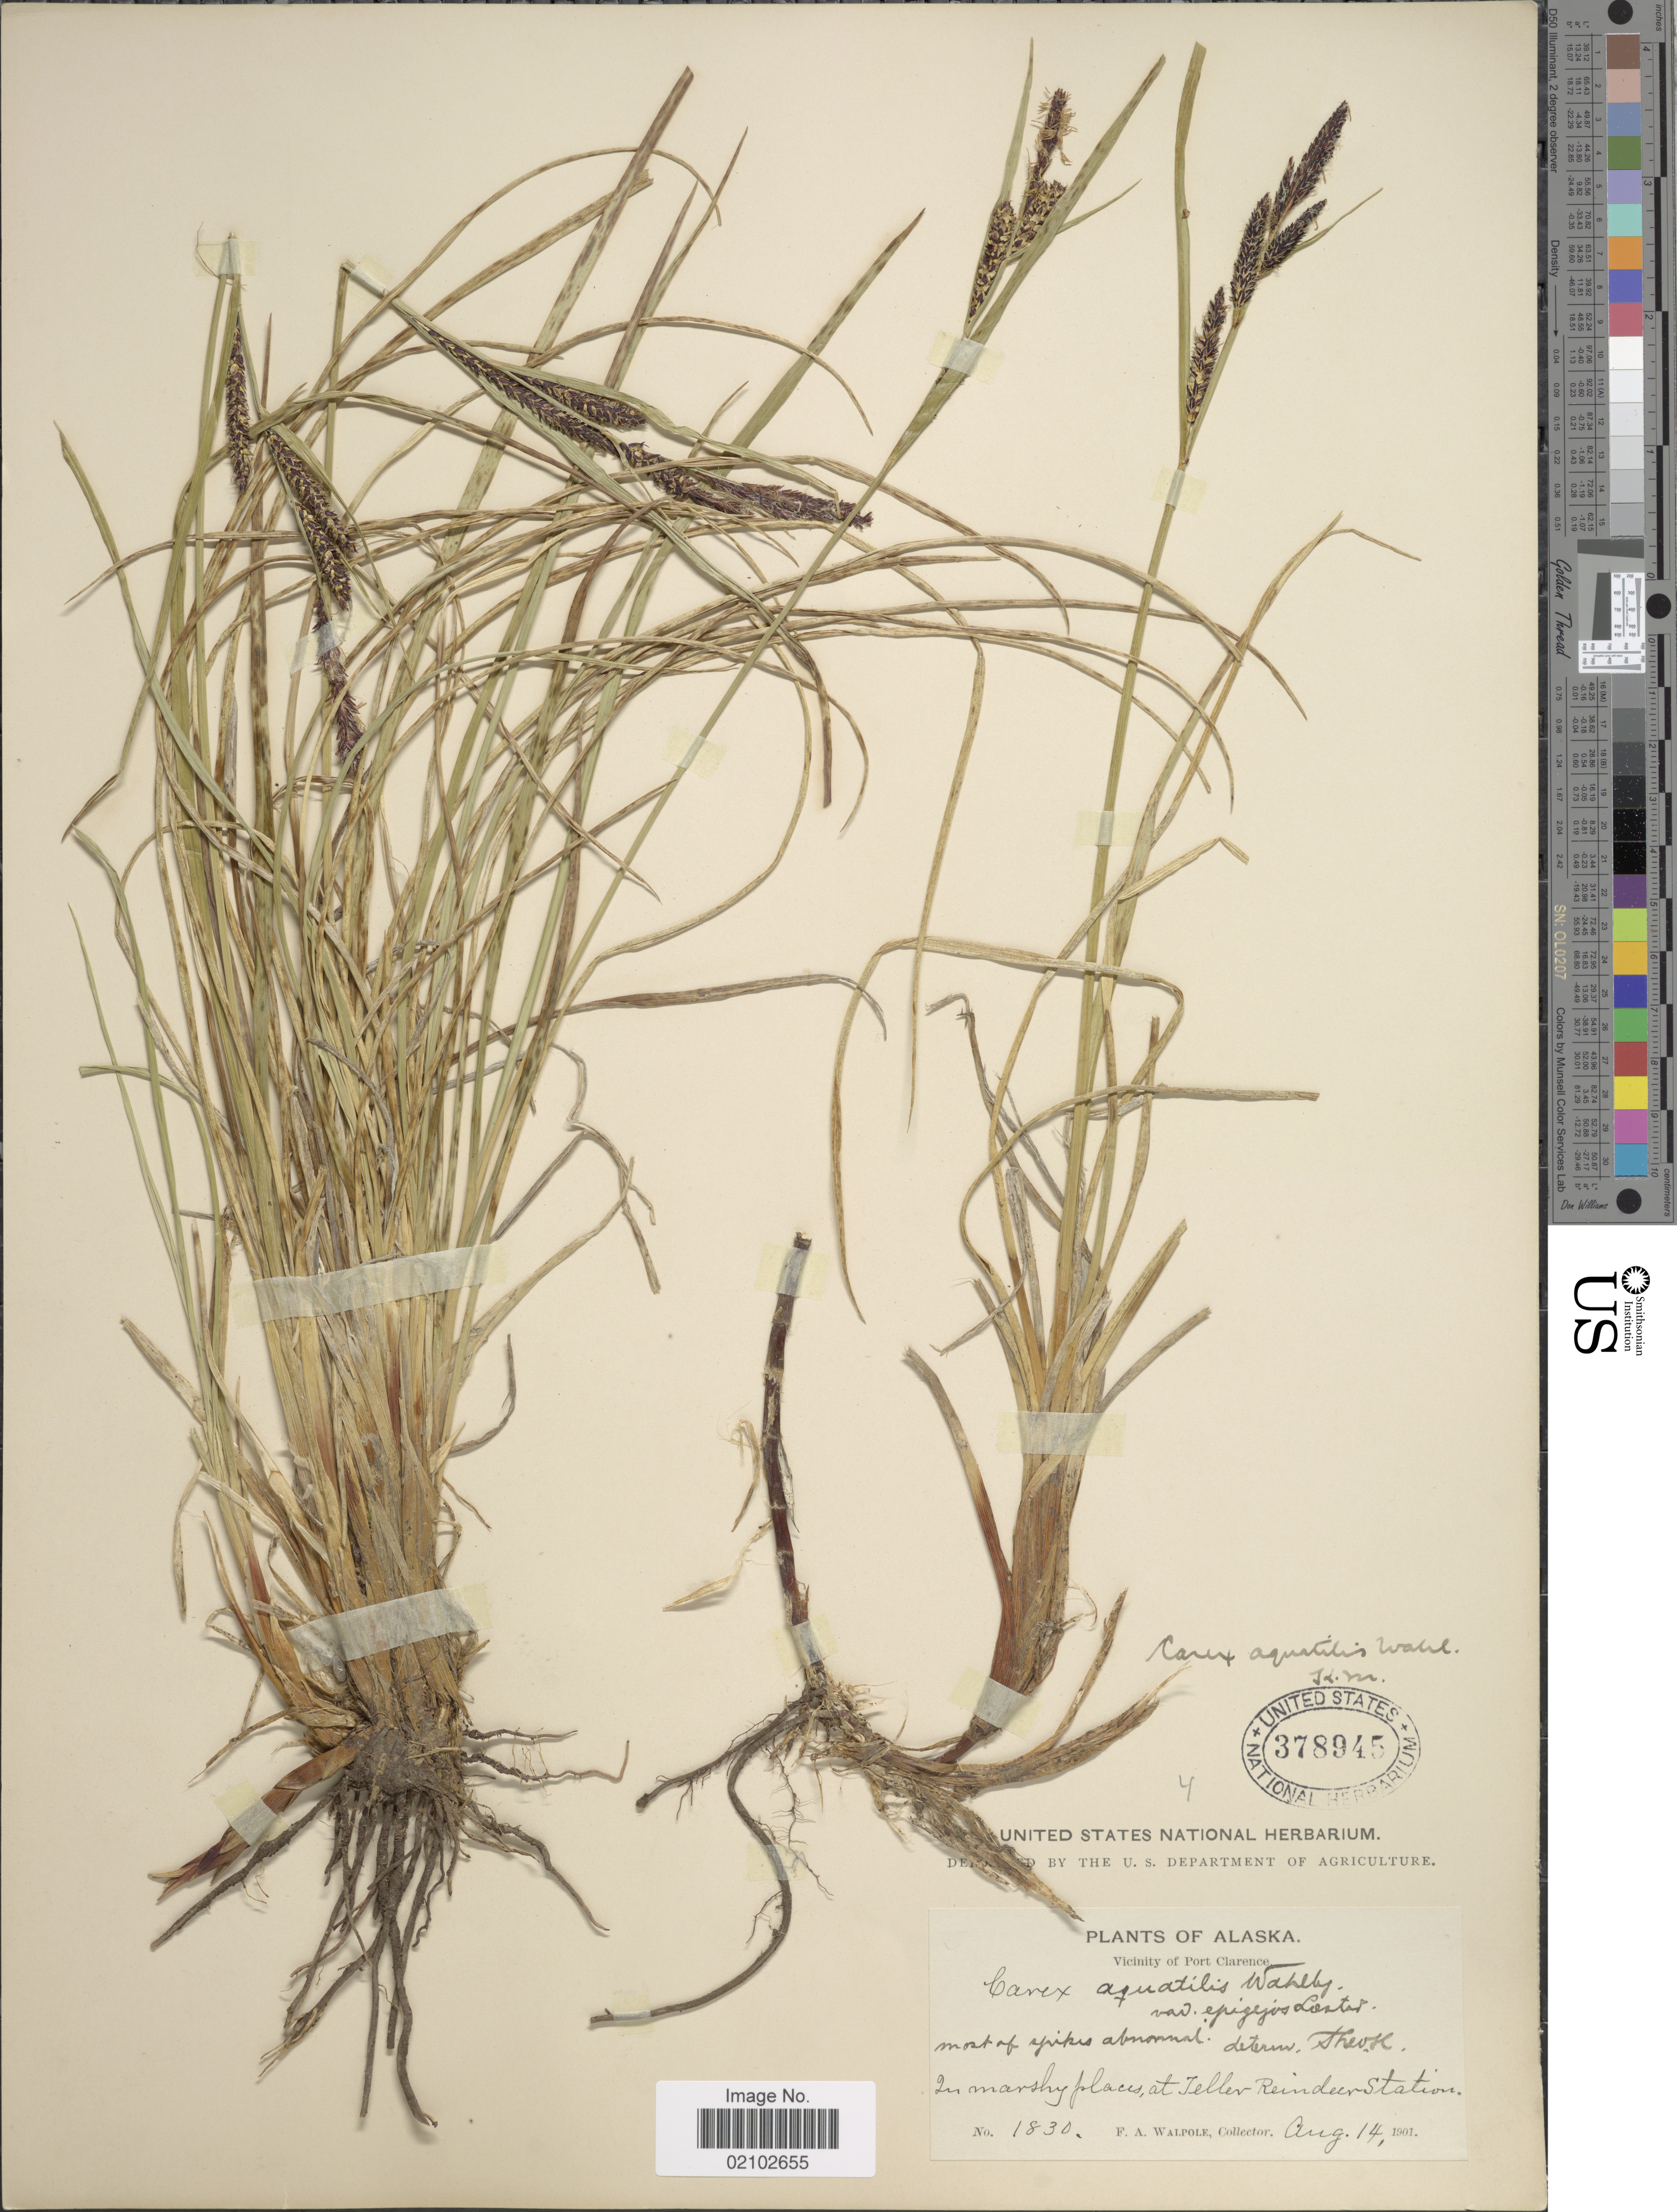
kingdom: Plantae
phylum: Tracheophyta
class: Liliopsida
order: Poales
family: Cyperaceae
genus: Carex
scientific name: Carex aquatilis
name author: Wahlenb.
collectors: F. Walpole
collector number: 1830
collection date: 1901-08-14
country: United States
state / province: Alaska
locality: Vicinity of Port Clarence, in marshy places, at Teller Reinder Station.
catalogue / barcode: US 378945